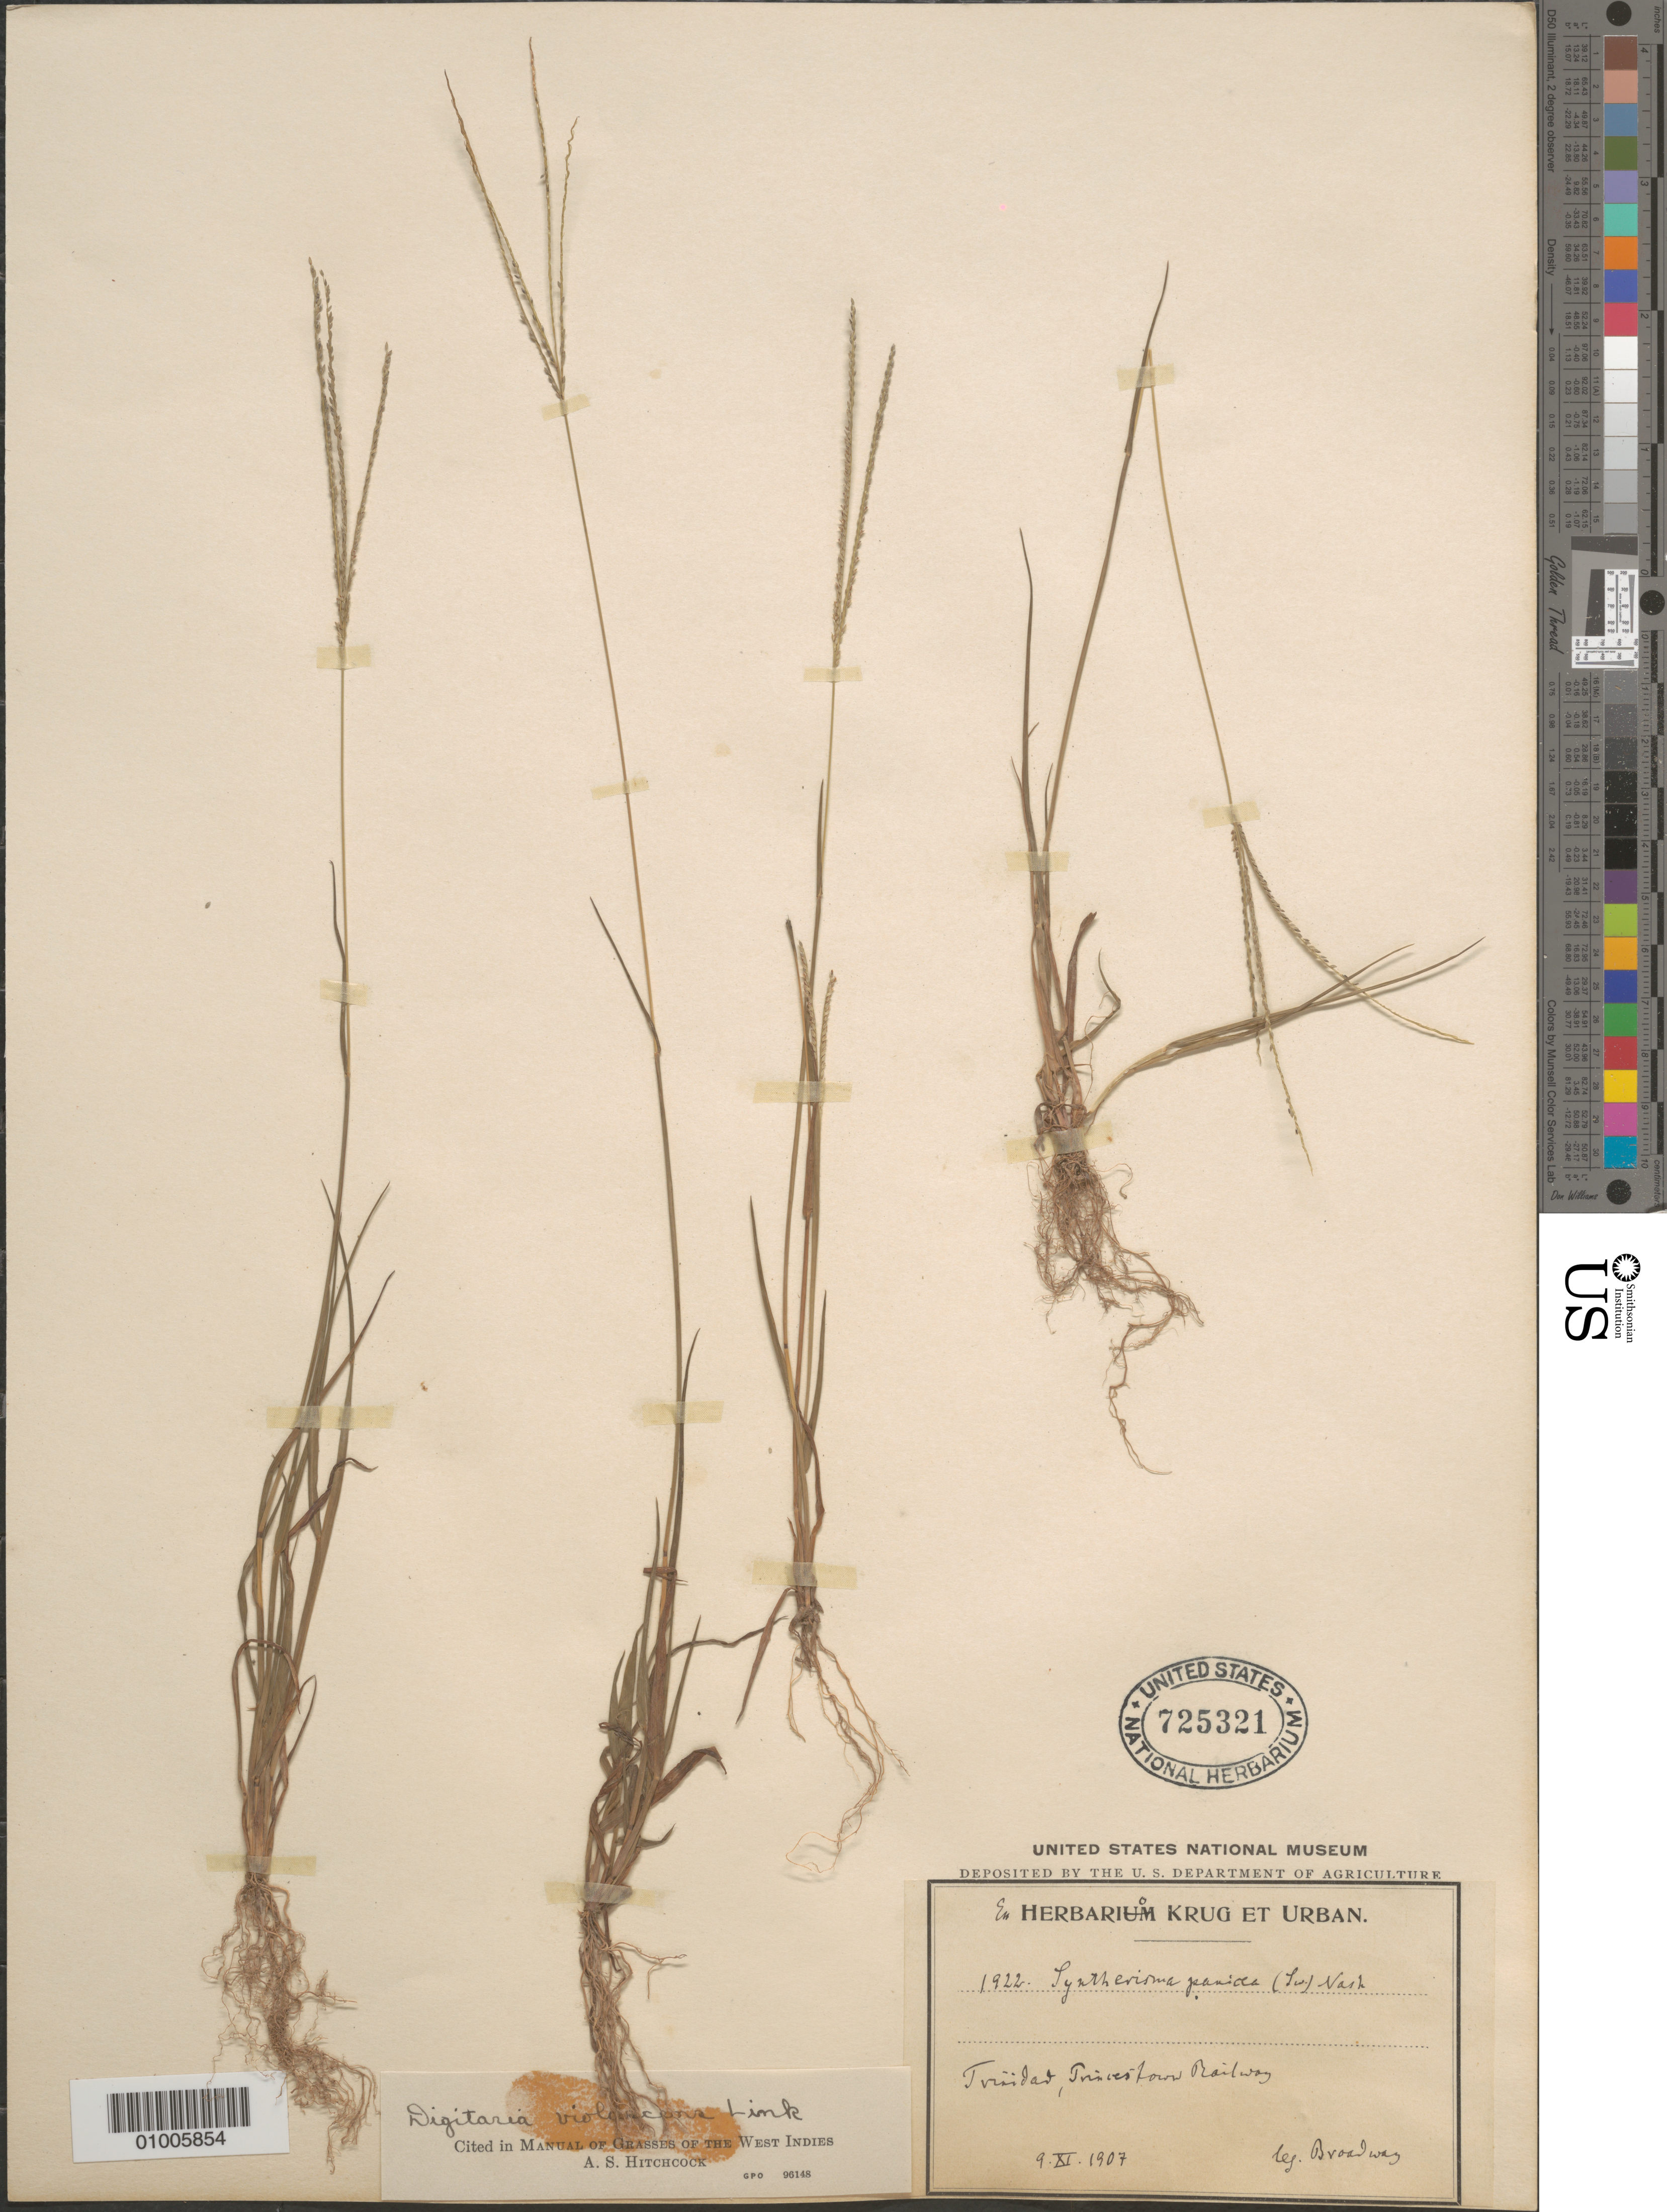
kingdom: Plantae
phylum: Tracheophyta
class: Liliopsida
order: Poales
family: Poaceae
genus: Digitaria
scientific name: Digitaria violascens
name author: Link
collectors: W. E. Broadway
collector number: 1922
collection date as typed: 09 Jun 1907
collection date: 1907-06-09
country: Trinidad and Tobago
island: Trinidad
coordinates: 0 N, 0 E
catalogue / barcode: US 725321